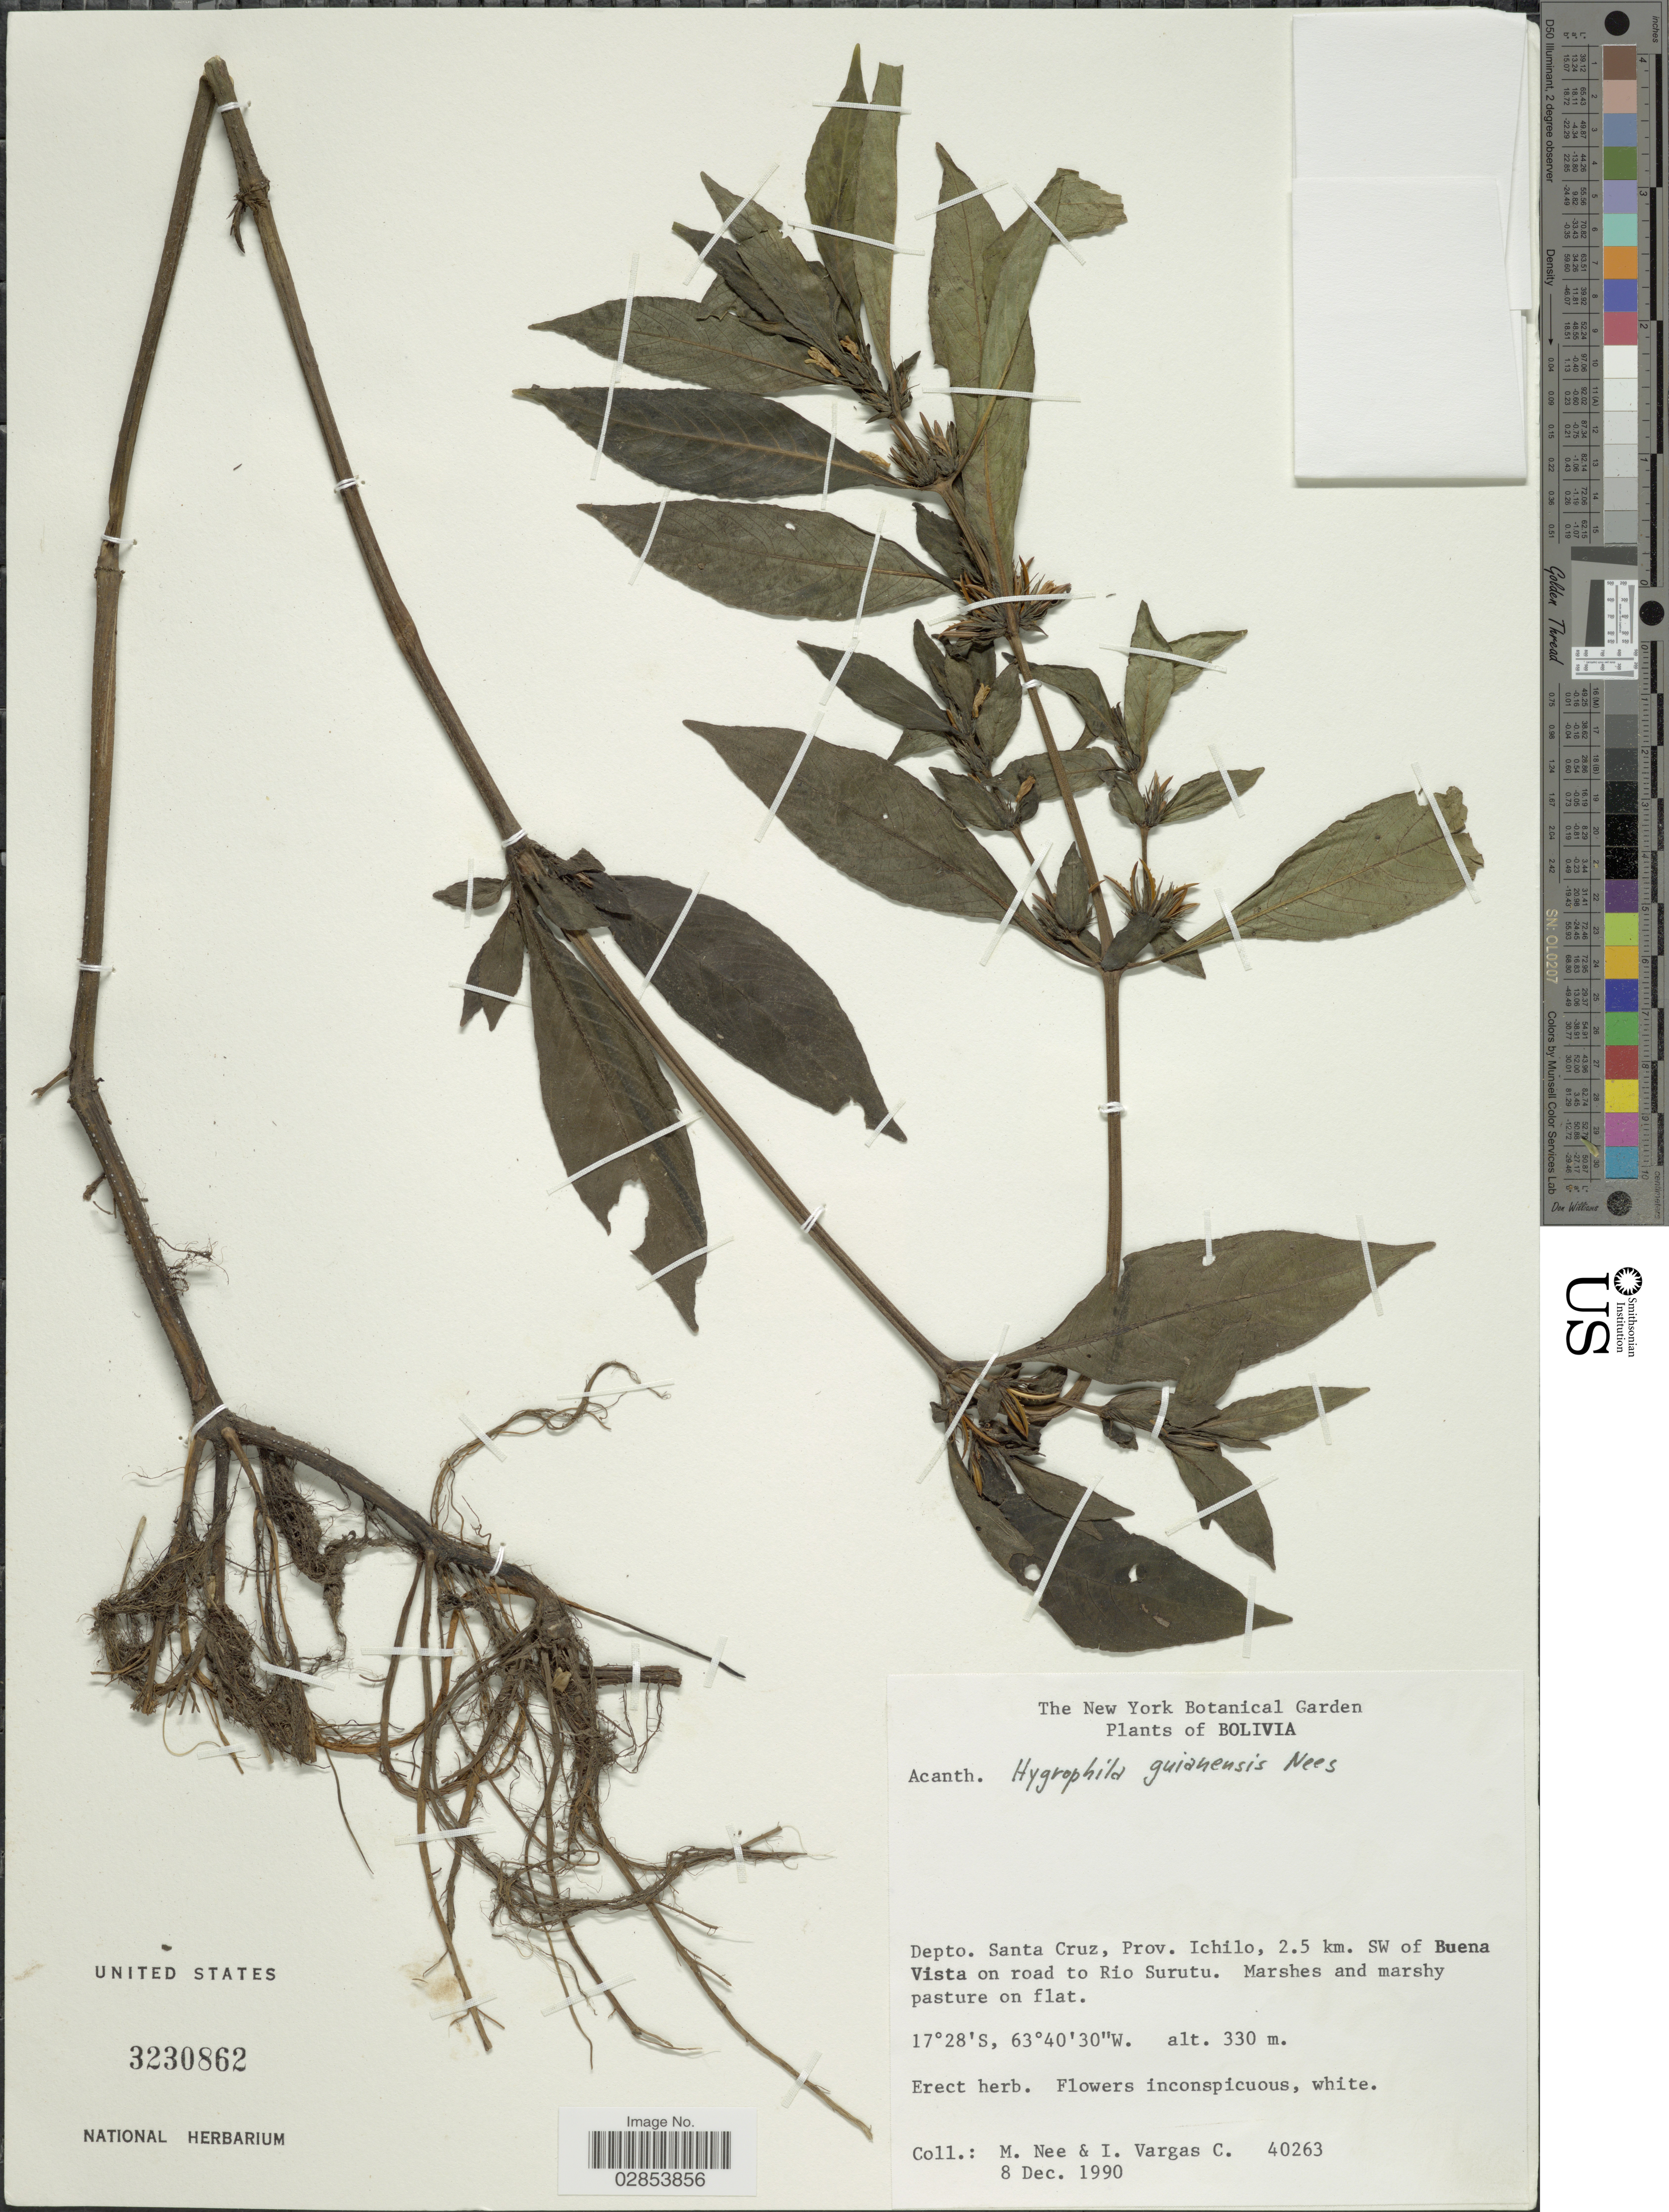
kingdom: Plantae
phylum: Tracheophyta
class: Magnoliopsida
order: Lamiales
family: Acanthaceae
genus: Hygrophila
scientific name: Hygrophila costata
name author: Nees & T. Nees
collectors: M. Nee & I. Vargas C.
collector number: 40263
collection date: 1990-12-08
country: Bolivia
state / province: Santa Cruz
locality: Depto. Santa Cruz, Prov. Ichilo, 2.5 km. SW of Buena Vista on road to Rio Surutu.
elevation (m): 330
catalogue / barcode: US 3230862